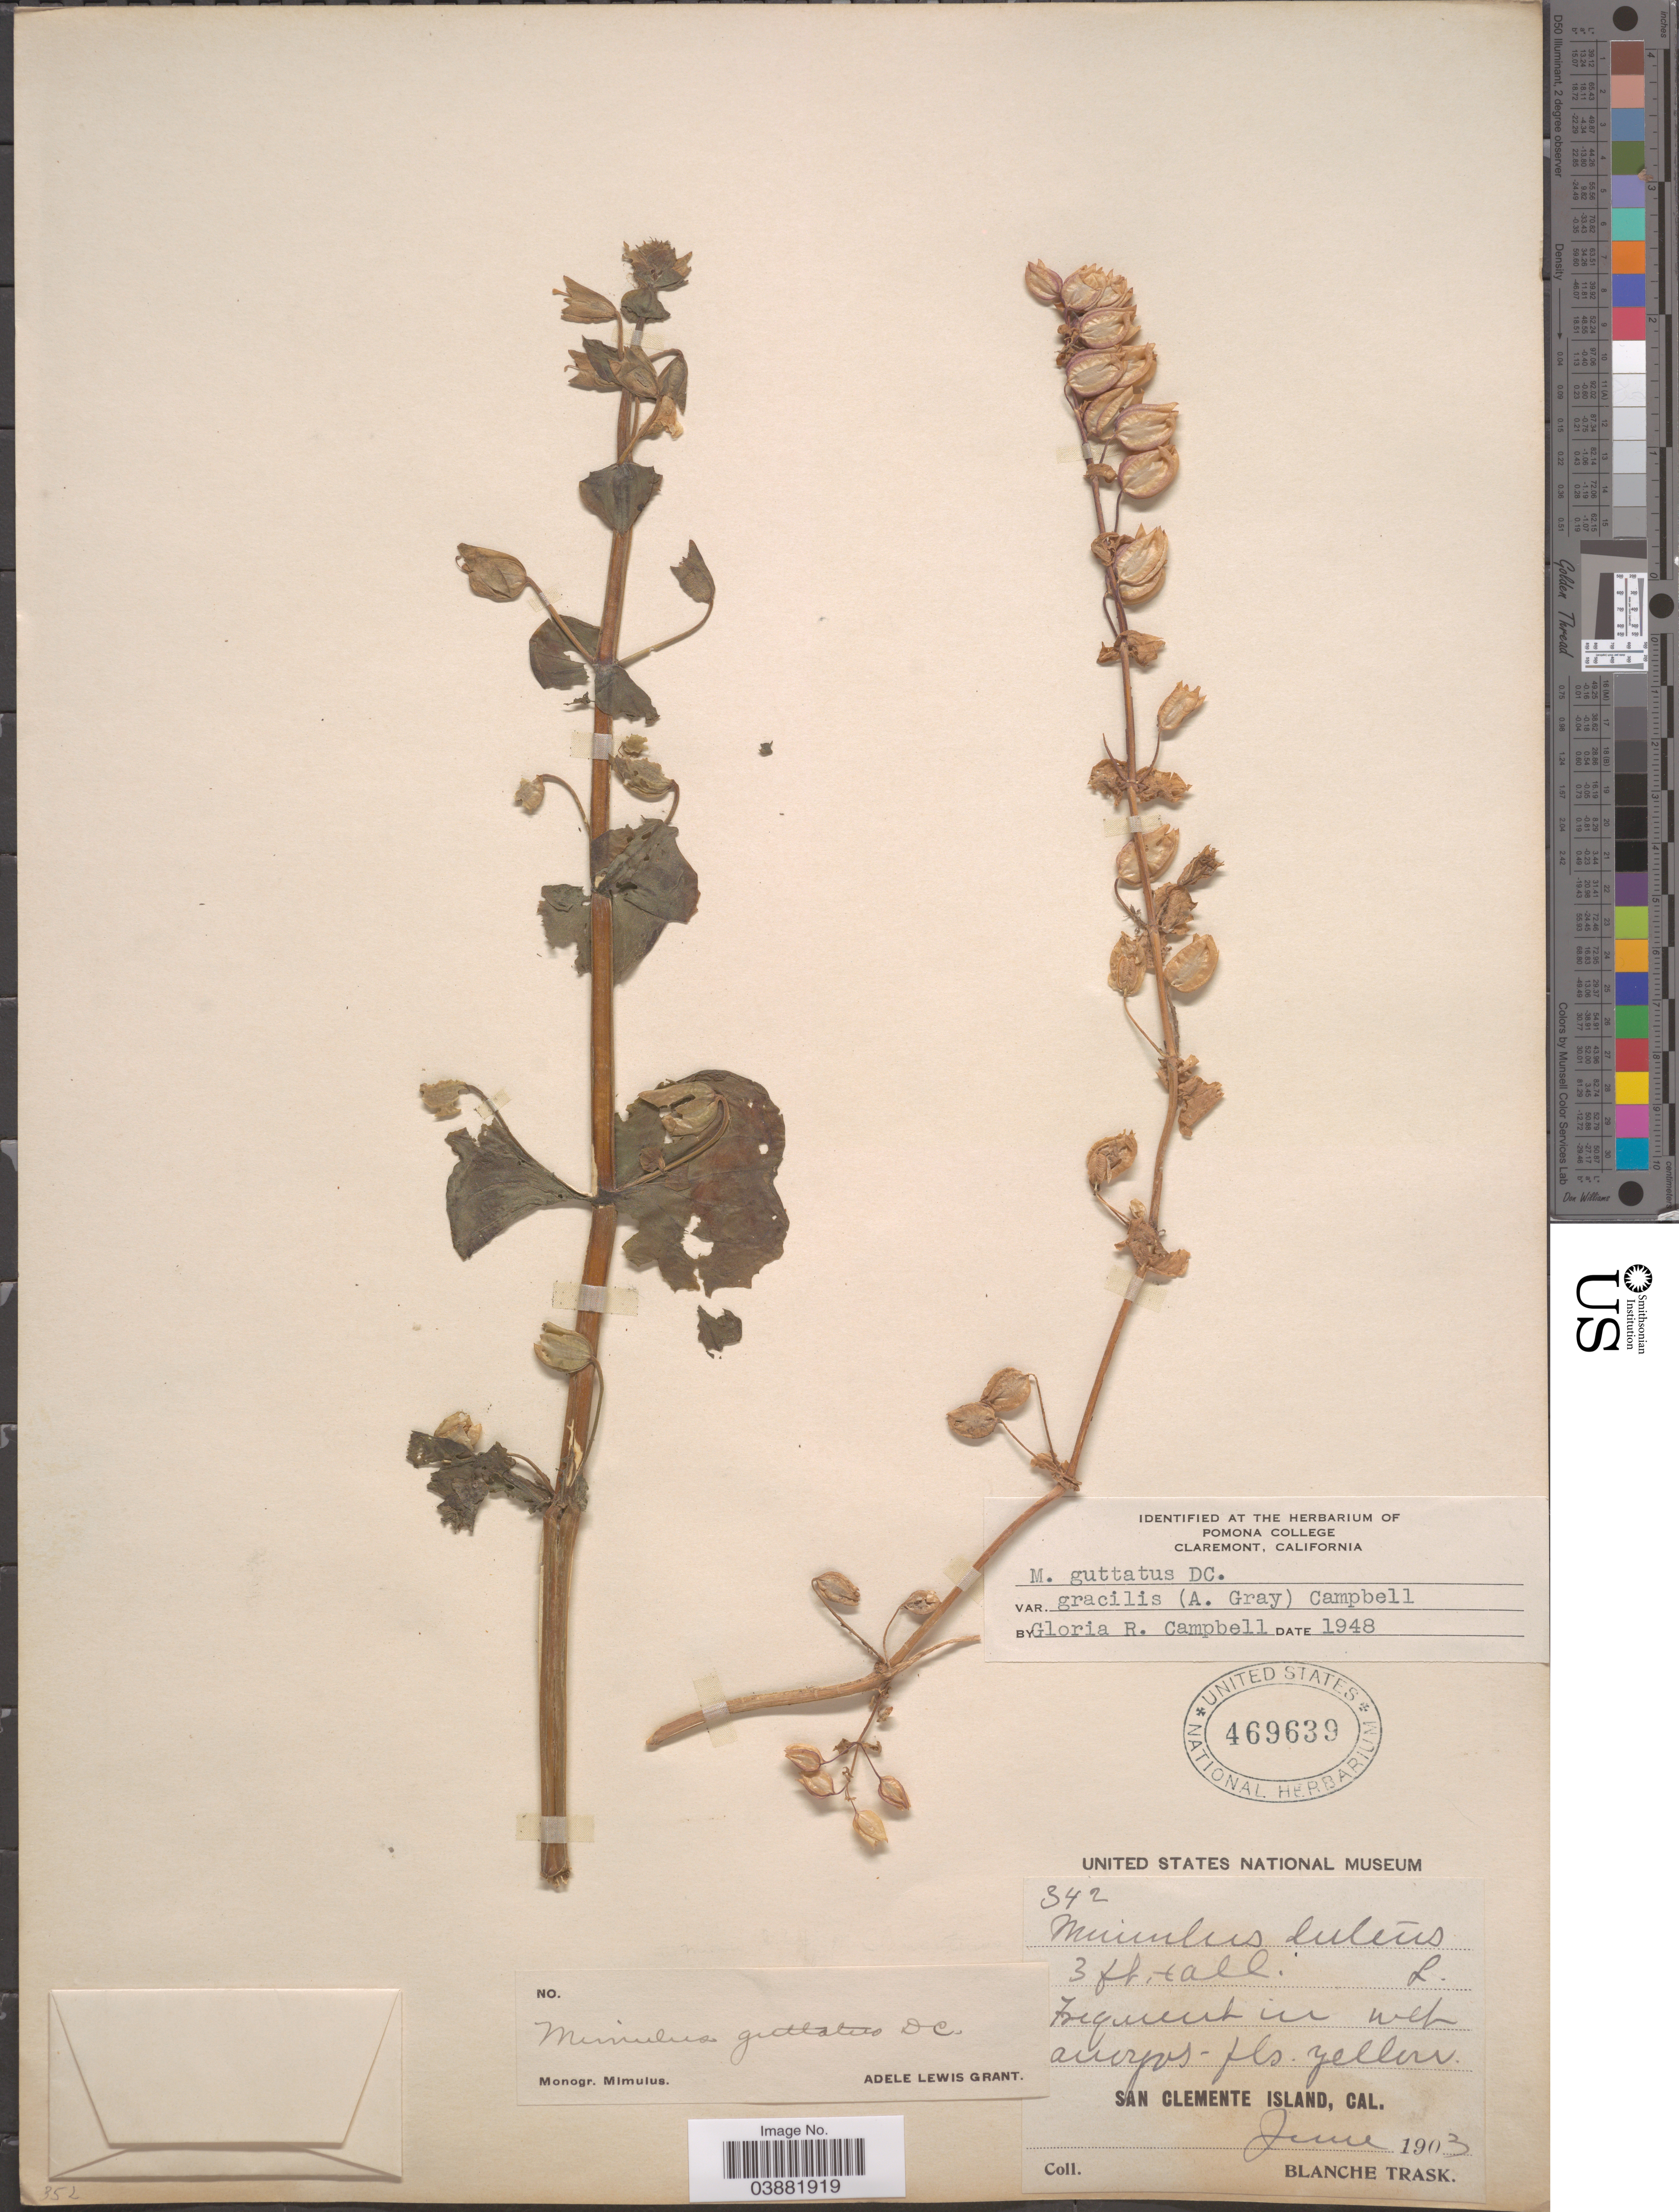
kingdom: Plantae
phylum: Tracheophyta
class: Magnoliopsida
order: Lamiales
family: Phrymaceae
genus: Mimulus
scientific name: Mimulus guttatus var. gracilis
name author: (A. Gray) G.R. Campb.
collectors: B. Trask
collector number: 342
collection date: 1903-06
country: United States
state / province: California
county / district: Los Angeles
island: San Clemente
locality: San Clemente Island.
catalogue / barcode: US 469639